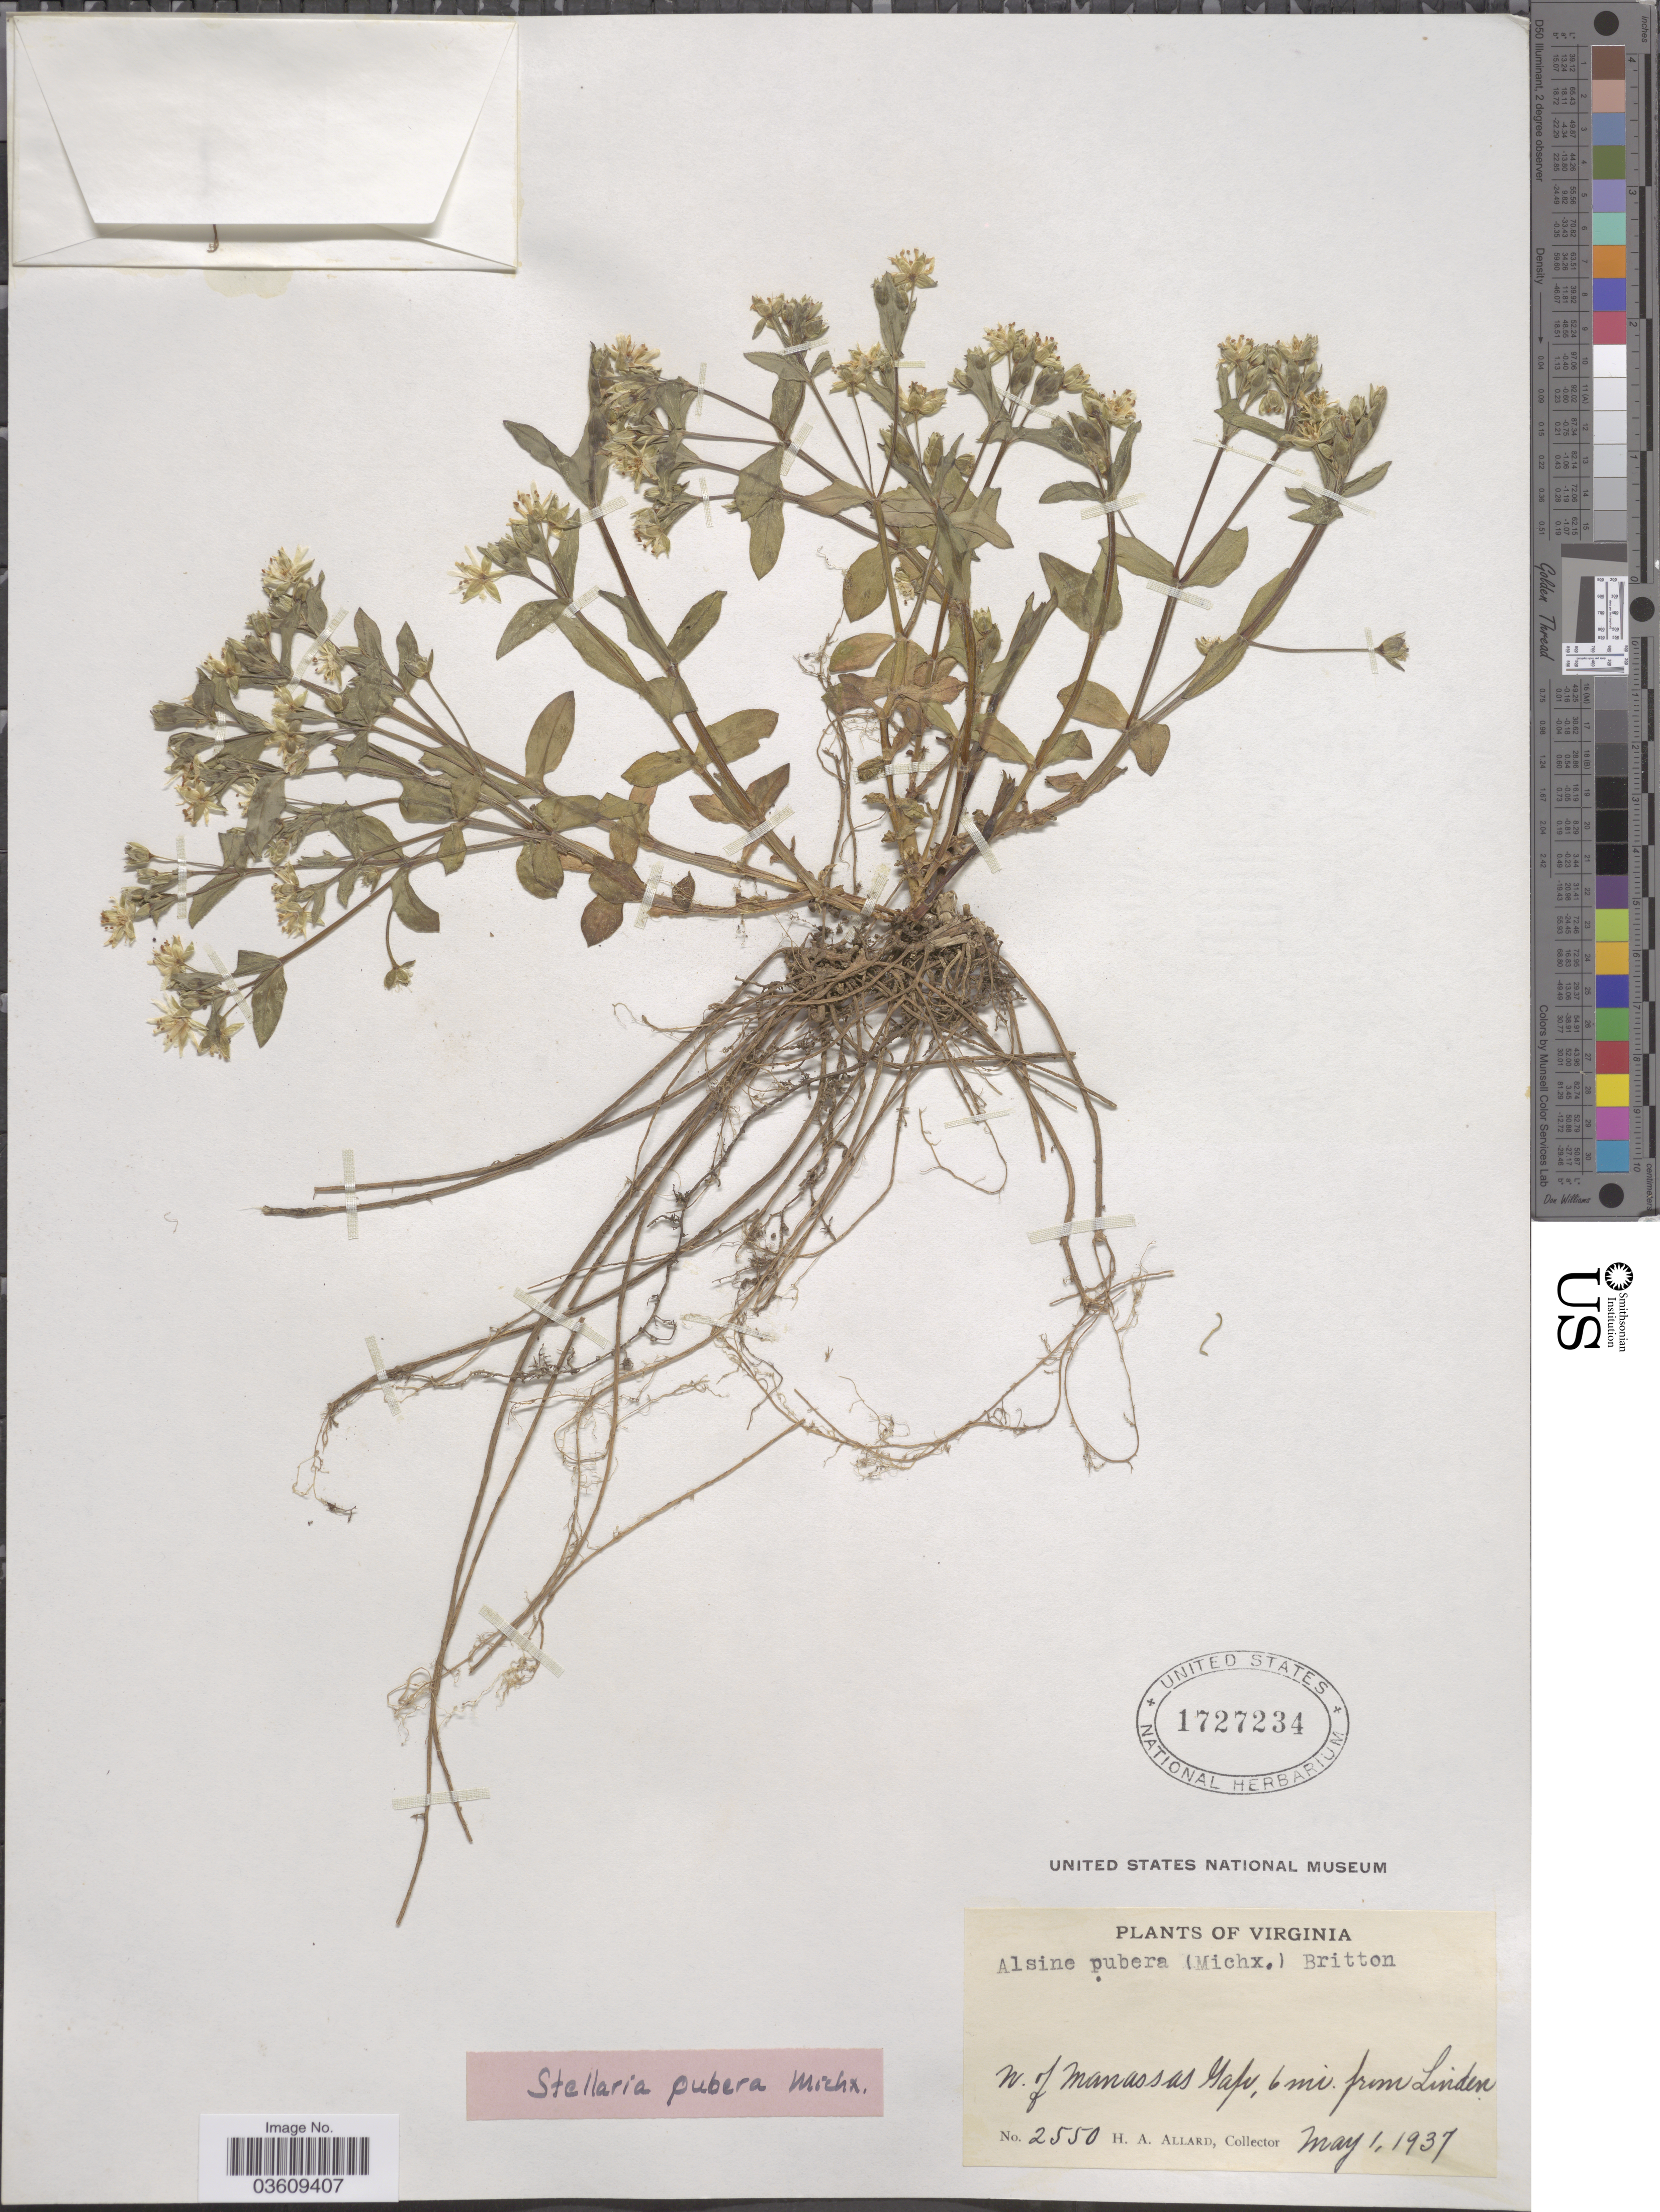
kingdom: Plantae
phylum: Tracheophyta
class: Magnoliopsida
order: Caryophyllales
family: Caryophyllaceae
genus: Stellaria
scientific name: Stellaria pubera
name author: Michx.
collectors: H. A. Allard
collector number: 2550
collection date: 1937-05-01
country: United States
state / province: Virginia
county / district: Prince William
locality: W. of Manassas Gap, 6 mi. from Linden.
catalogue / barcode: US 1727234